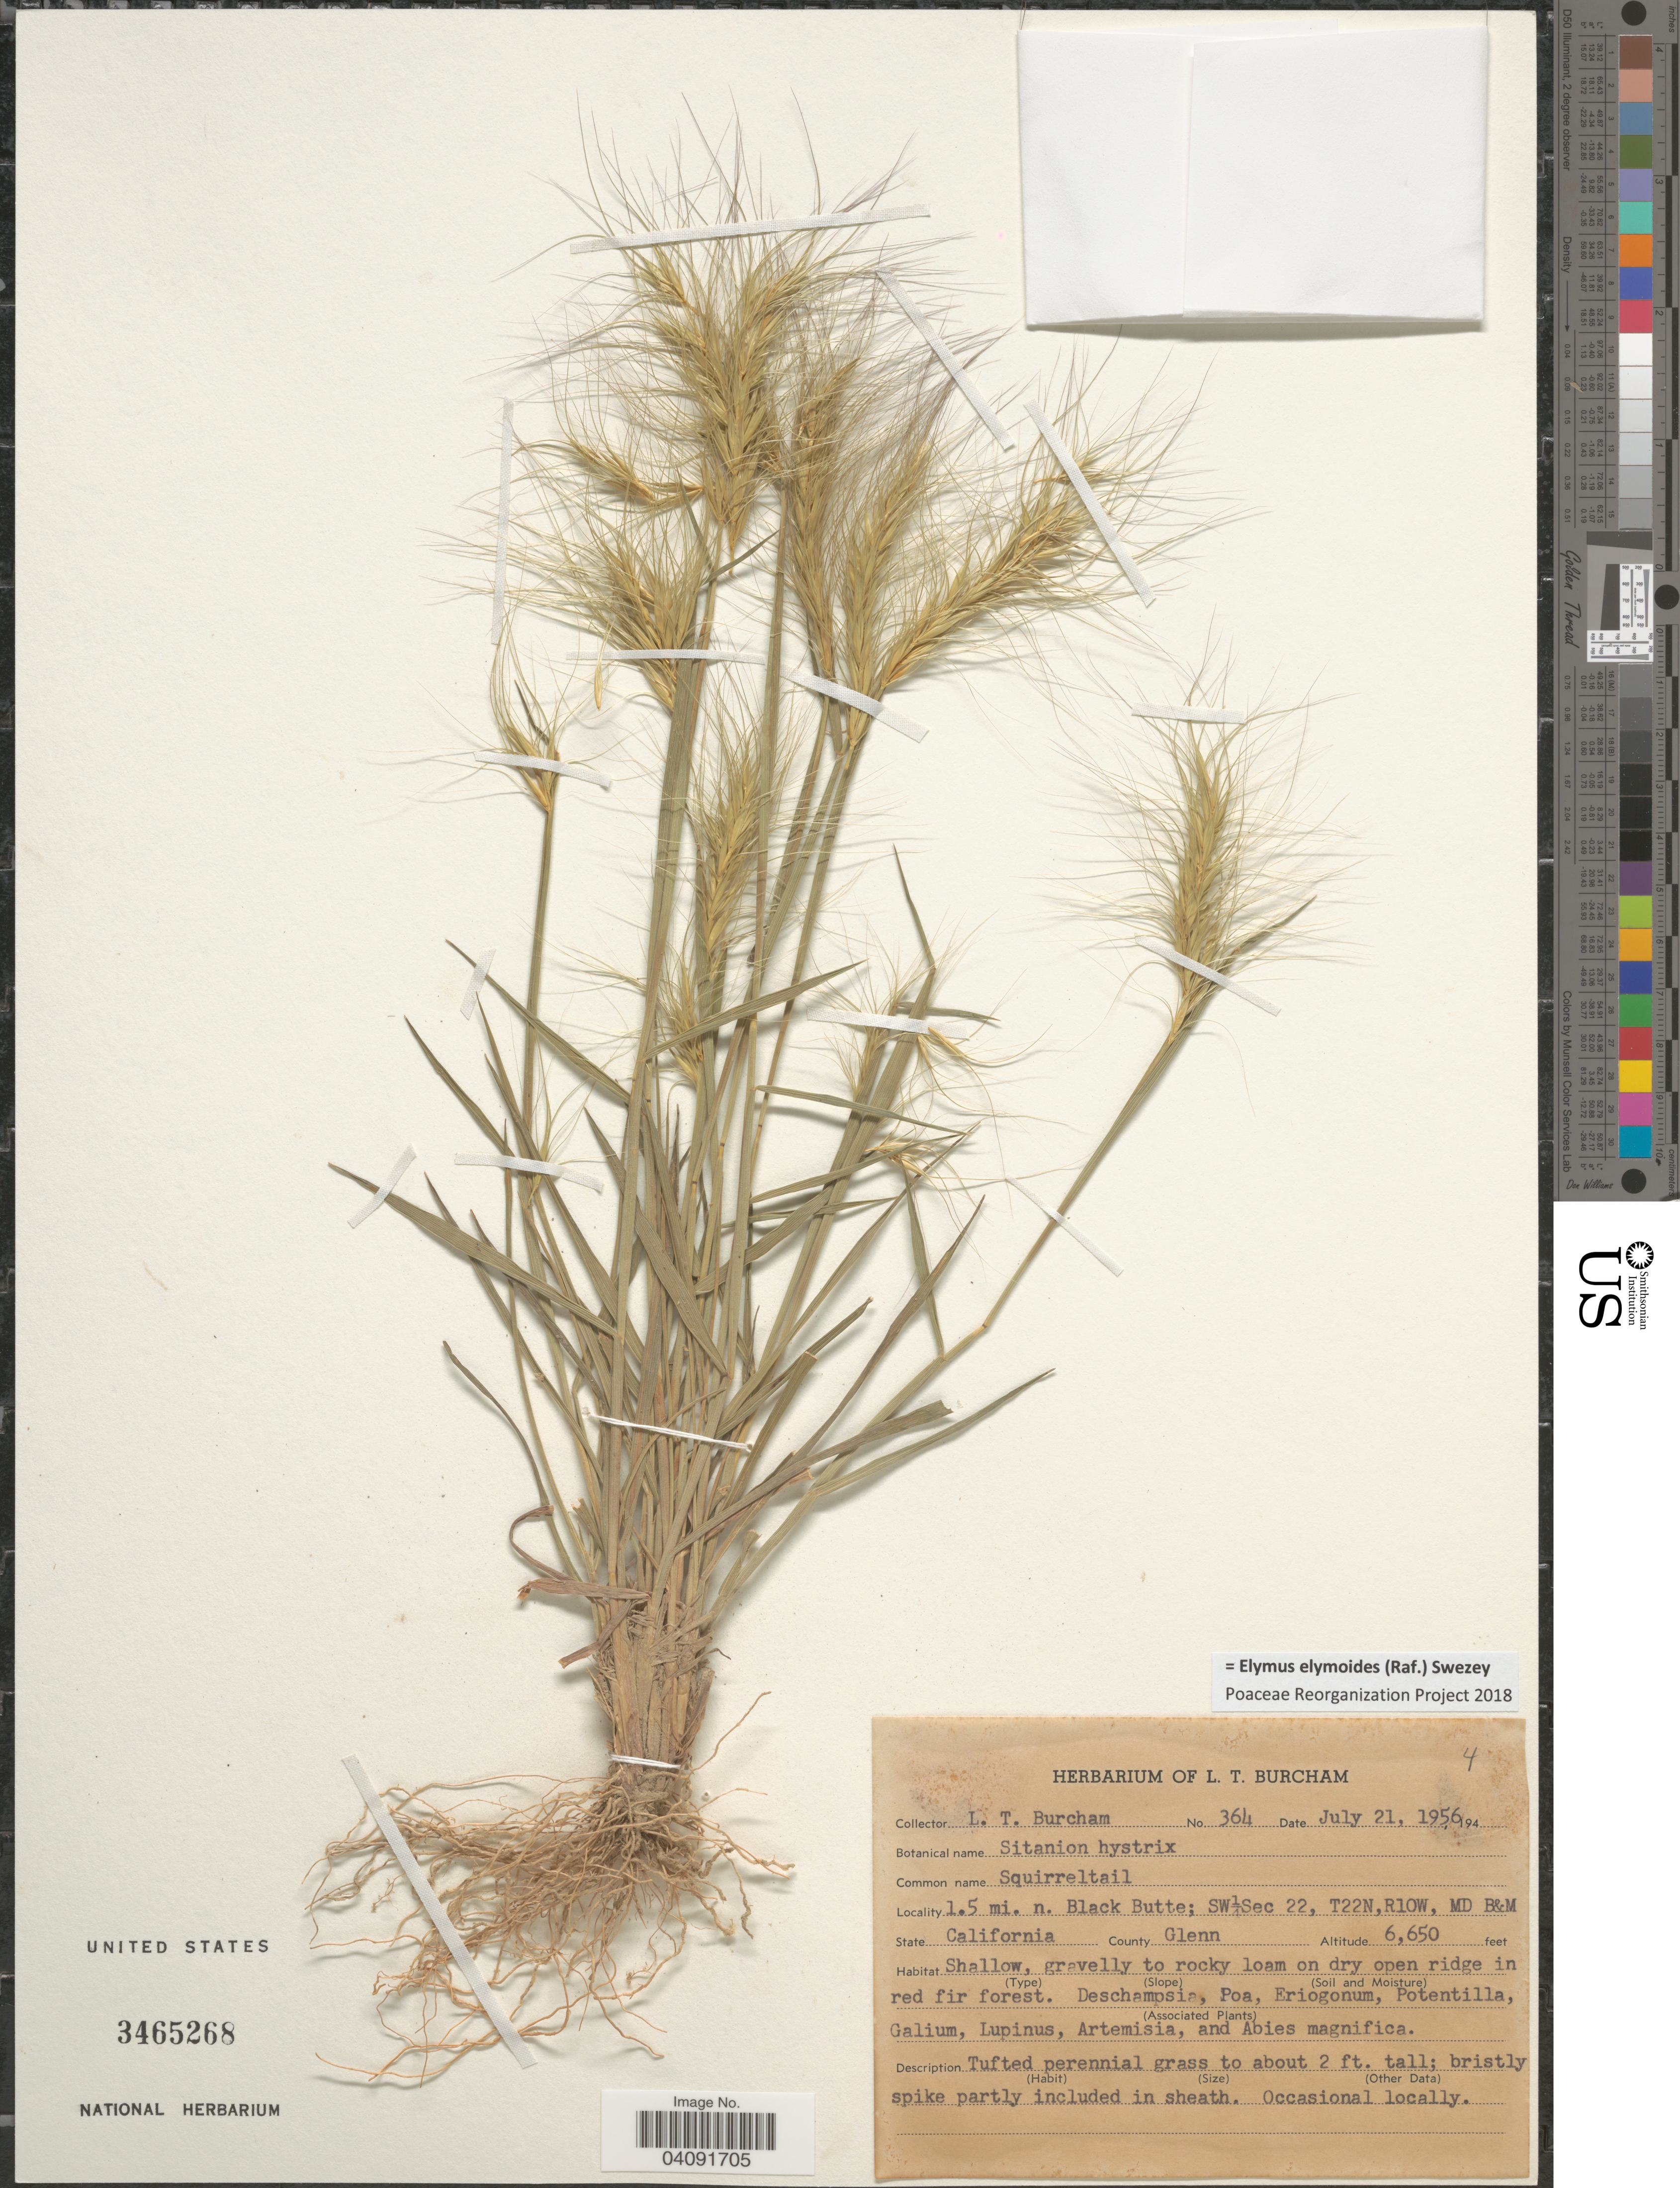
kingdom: Plantae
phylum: Tracheophyta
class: Liliopsida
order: Poales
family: Poaceae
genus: Elymus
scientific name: Elymus elymoides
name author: (Raf.) Swezey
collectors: L. Burcham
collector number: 364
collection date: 1956-07-21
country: United States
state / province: California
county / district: Glenn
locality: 1.5 mi. n. Black Butte; SW¼Sec 22, T22N,R10W, MD B&M. County Glenn.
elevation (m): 2027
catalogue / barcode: US 3465268